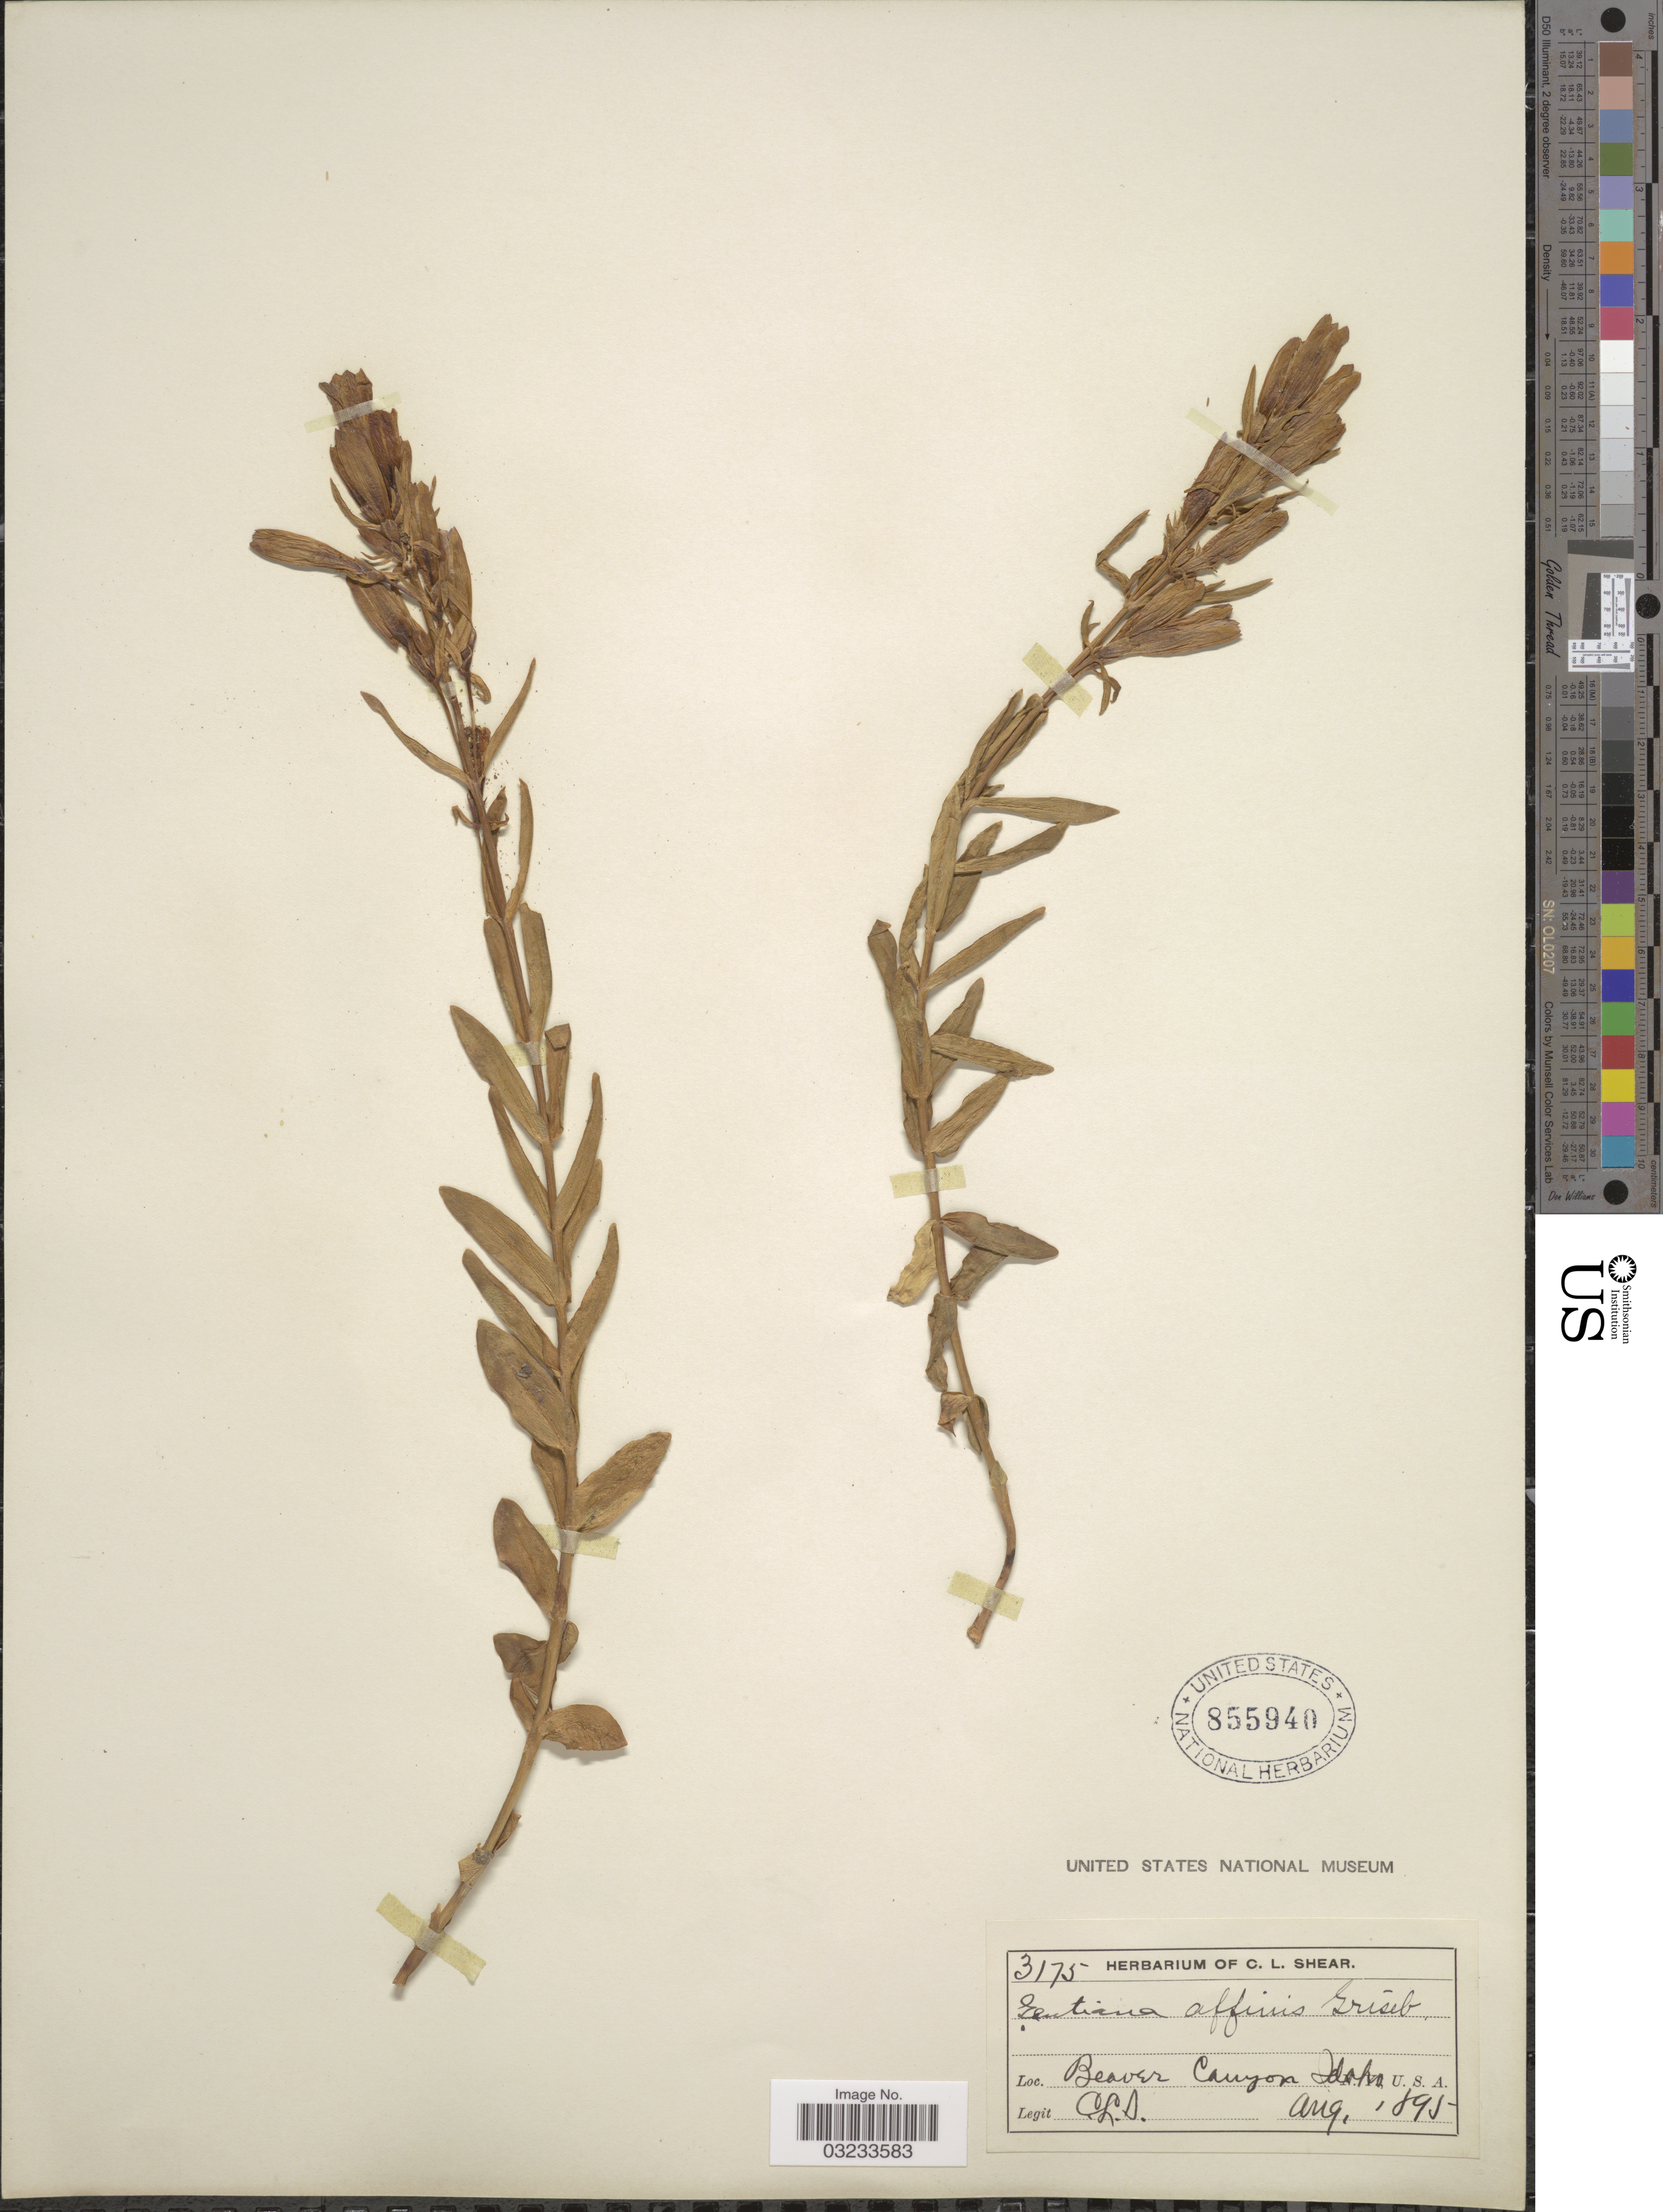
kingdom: Plantae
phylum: Tracheophyta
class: Magnoliopsida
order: Gentianales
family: Gentianaceae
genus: Gentiana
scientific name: Gentiana affinis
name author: Griseb.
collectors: C. L. Shear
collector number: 3175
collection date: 1895-08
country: United States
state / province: Idaho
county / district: Nez Perce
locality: Beaver Canyon.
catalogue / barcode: US 855940